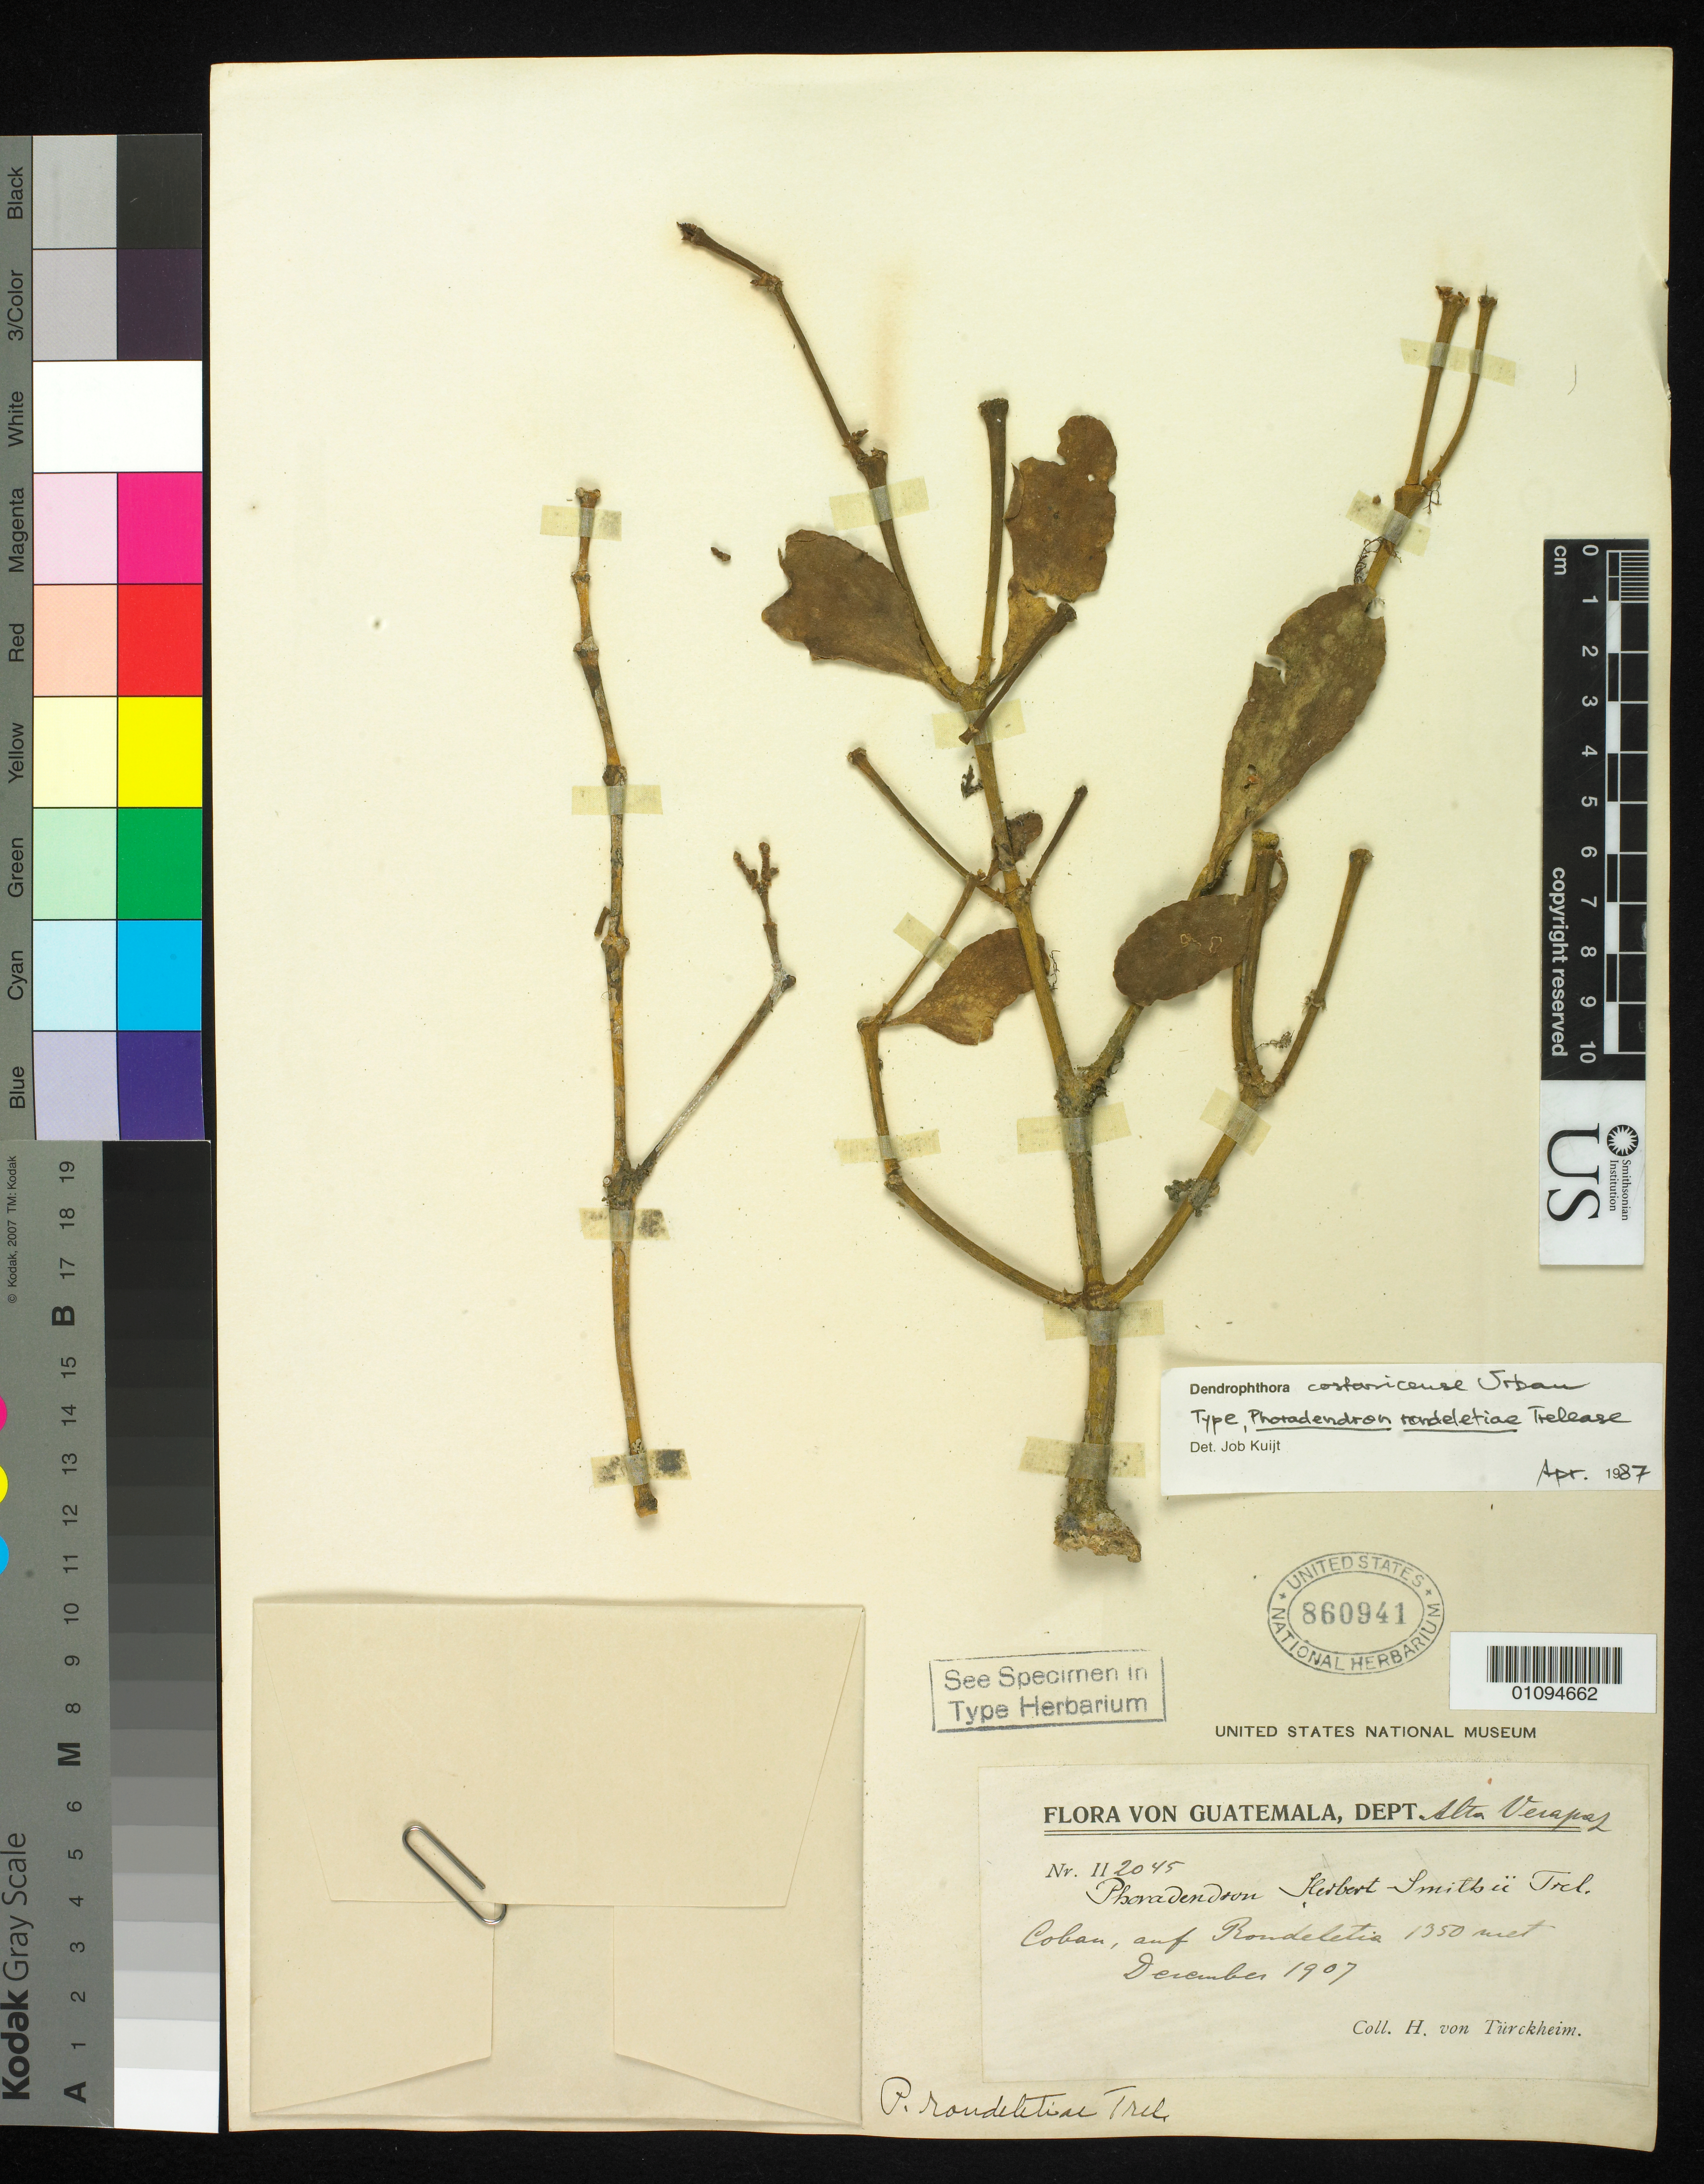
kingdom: Plantae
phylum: Tracheophyta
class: Magnoliopsida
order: Santalales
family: Viscaceae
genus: Phoradendron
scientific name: Phoradendron rondeletiae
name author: Trel.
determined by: Türckheim, H. von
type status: Isotype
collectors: H. von Türckheim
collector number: II 2045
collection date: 1907-12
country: Guatemala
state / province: Alta Verapaz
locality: Coban.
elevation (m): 1350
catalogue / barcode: US 860941